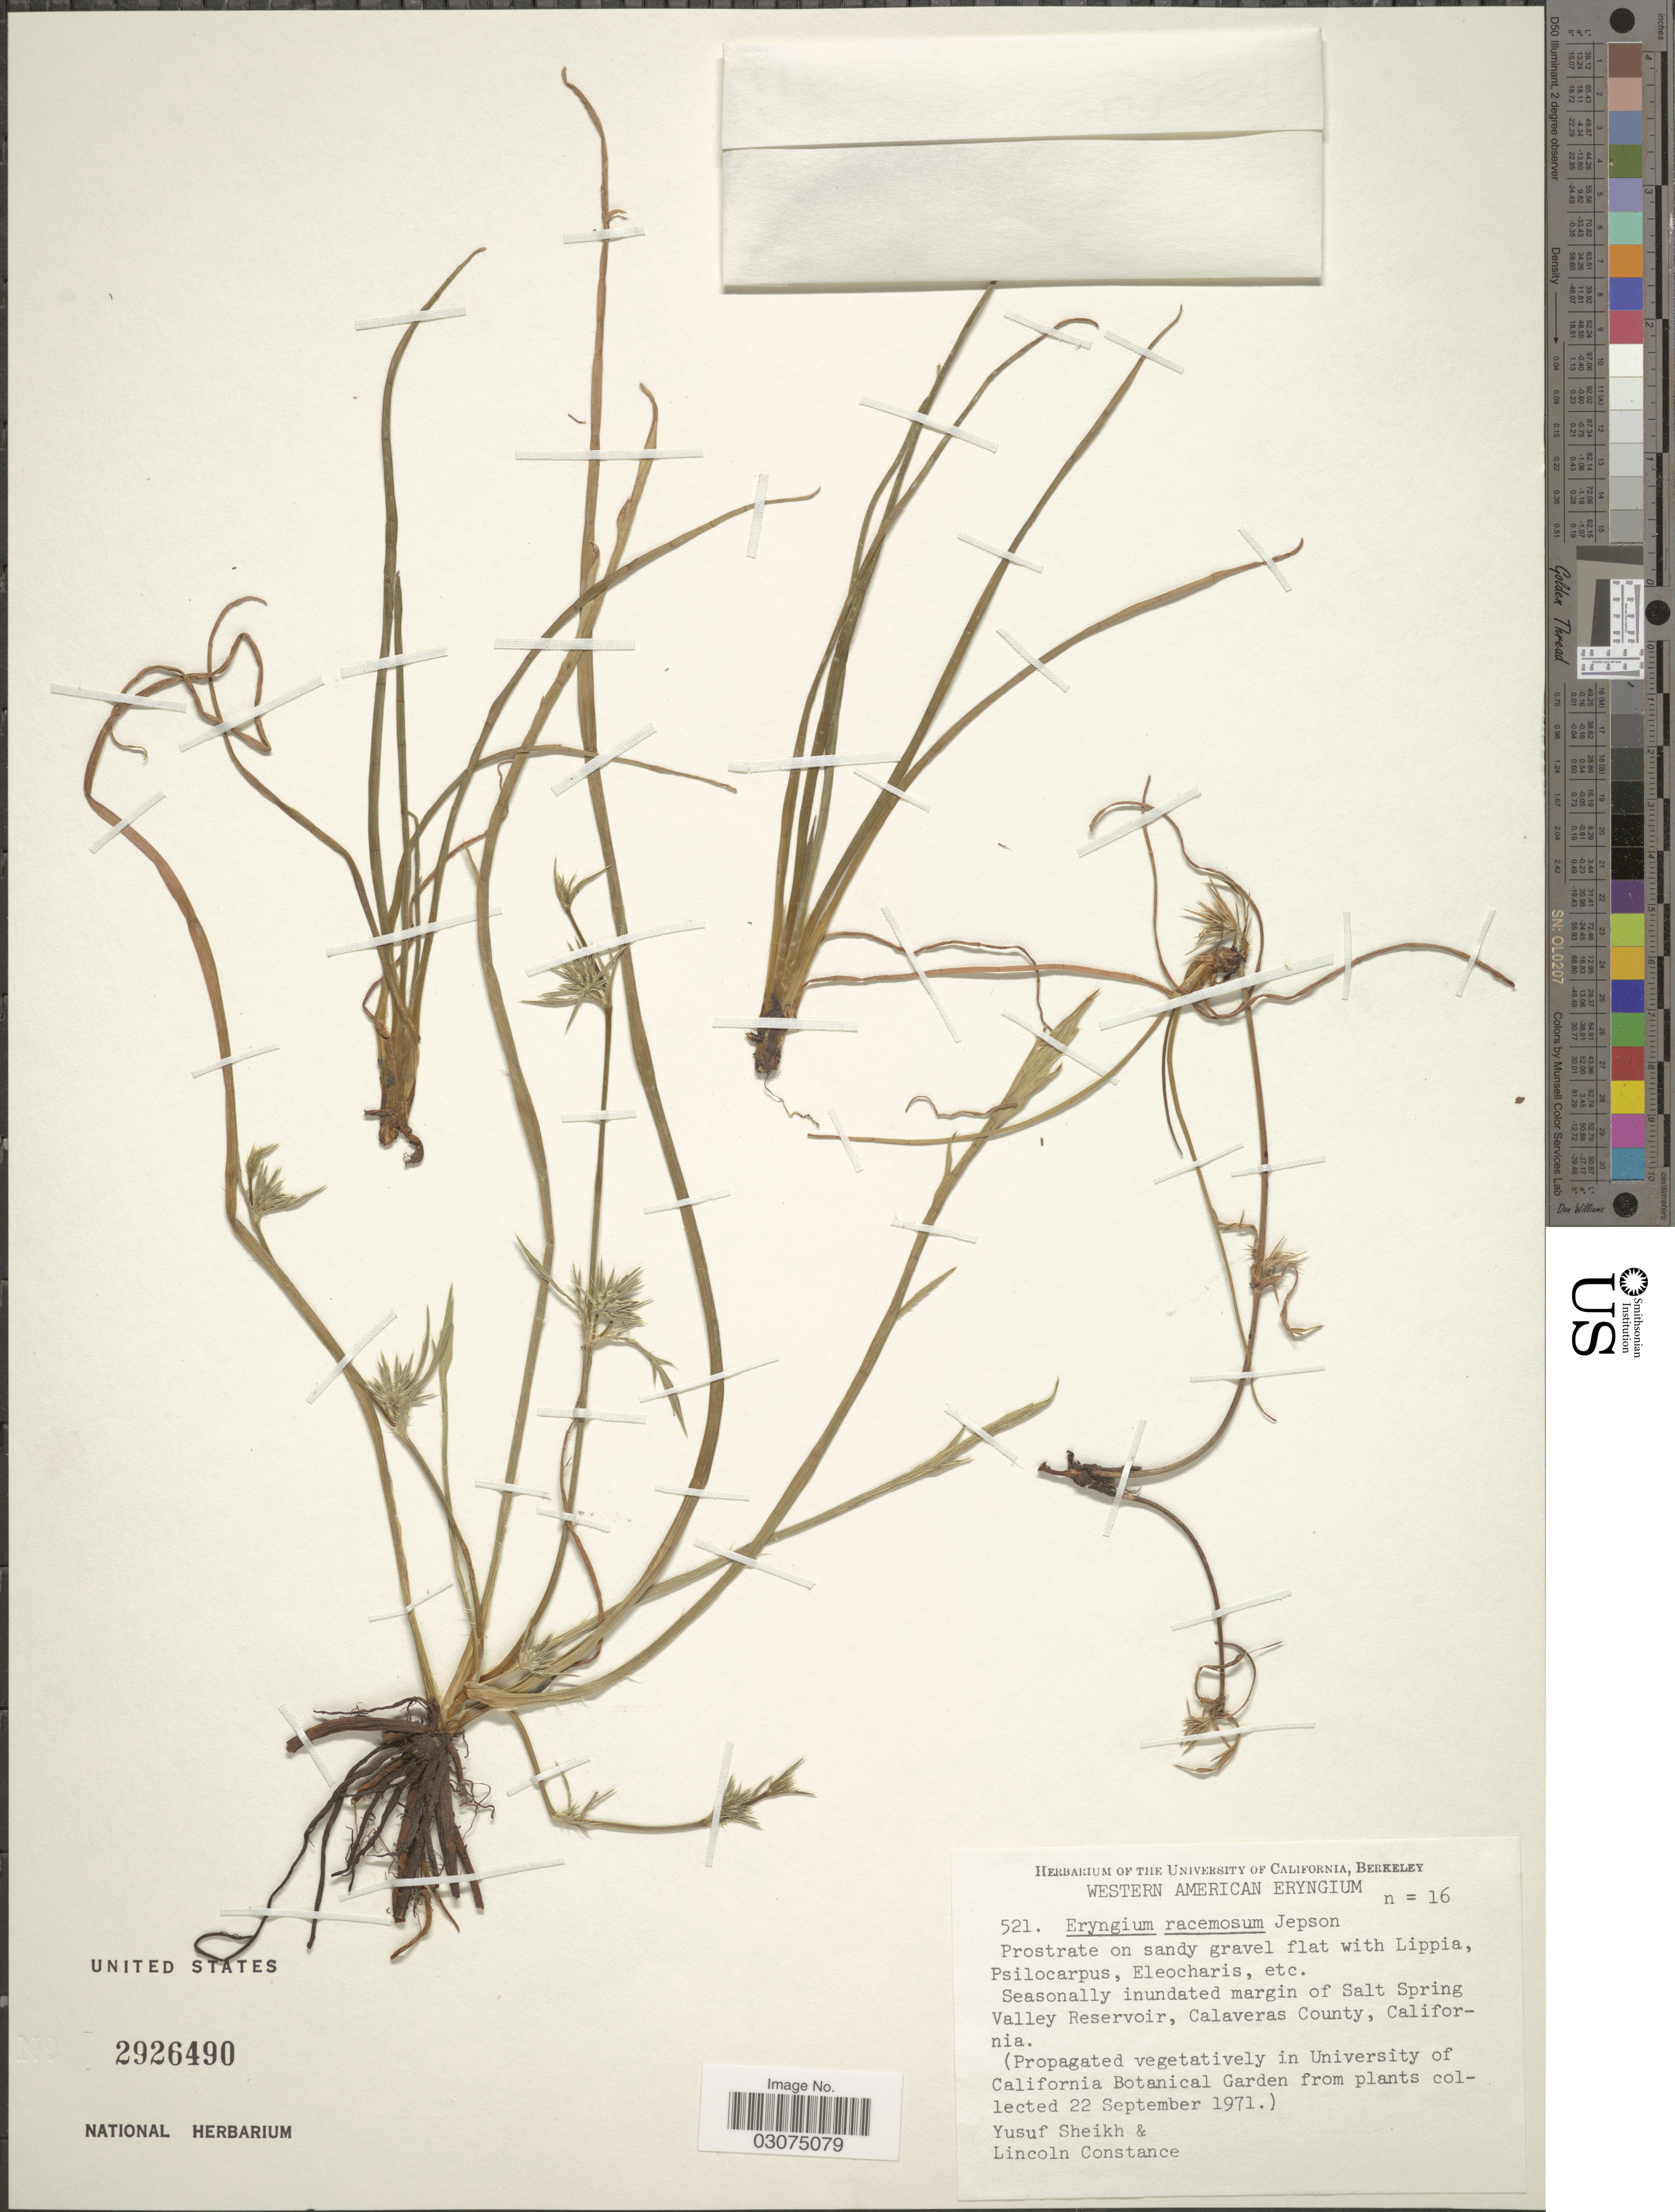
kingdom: Plantae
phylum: Tracheophyta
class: Magnoliopsida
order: Apiales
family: Apiaceae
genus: Eryngium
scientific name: Eryngium racemosum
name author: Jeps.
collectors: University of California - Berkeley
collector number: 521?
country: United States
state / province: California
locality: University of California Botanical Garden.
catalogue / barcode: US 2926490